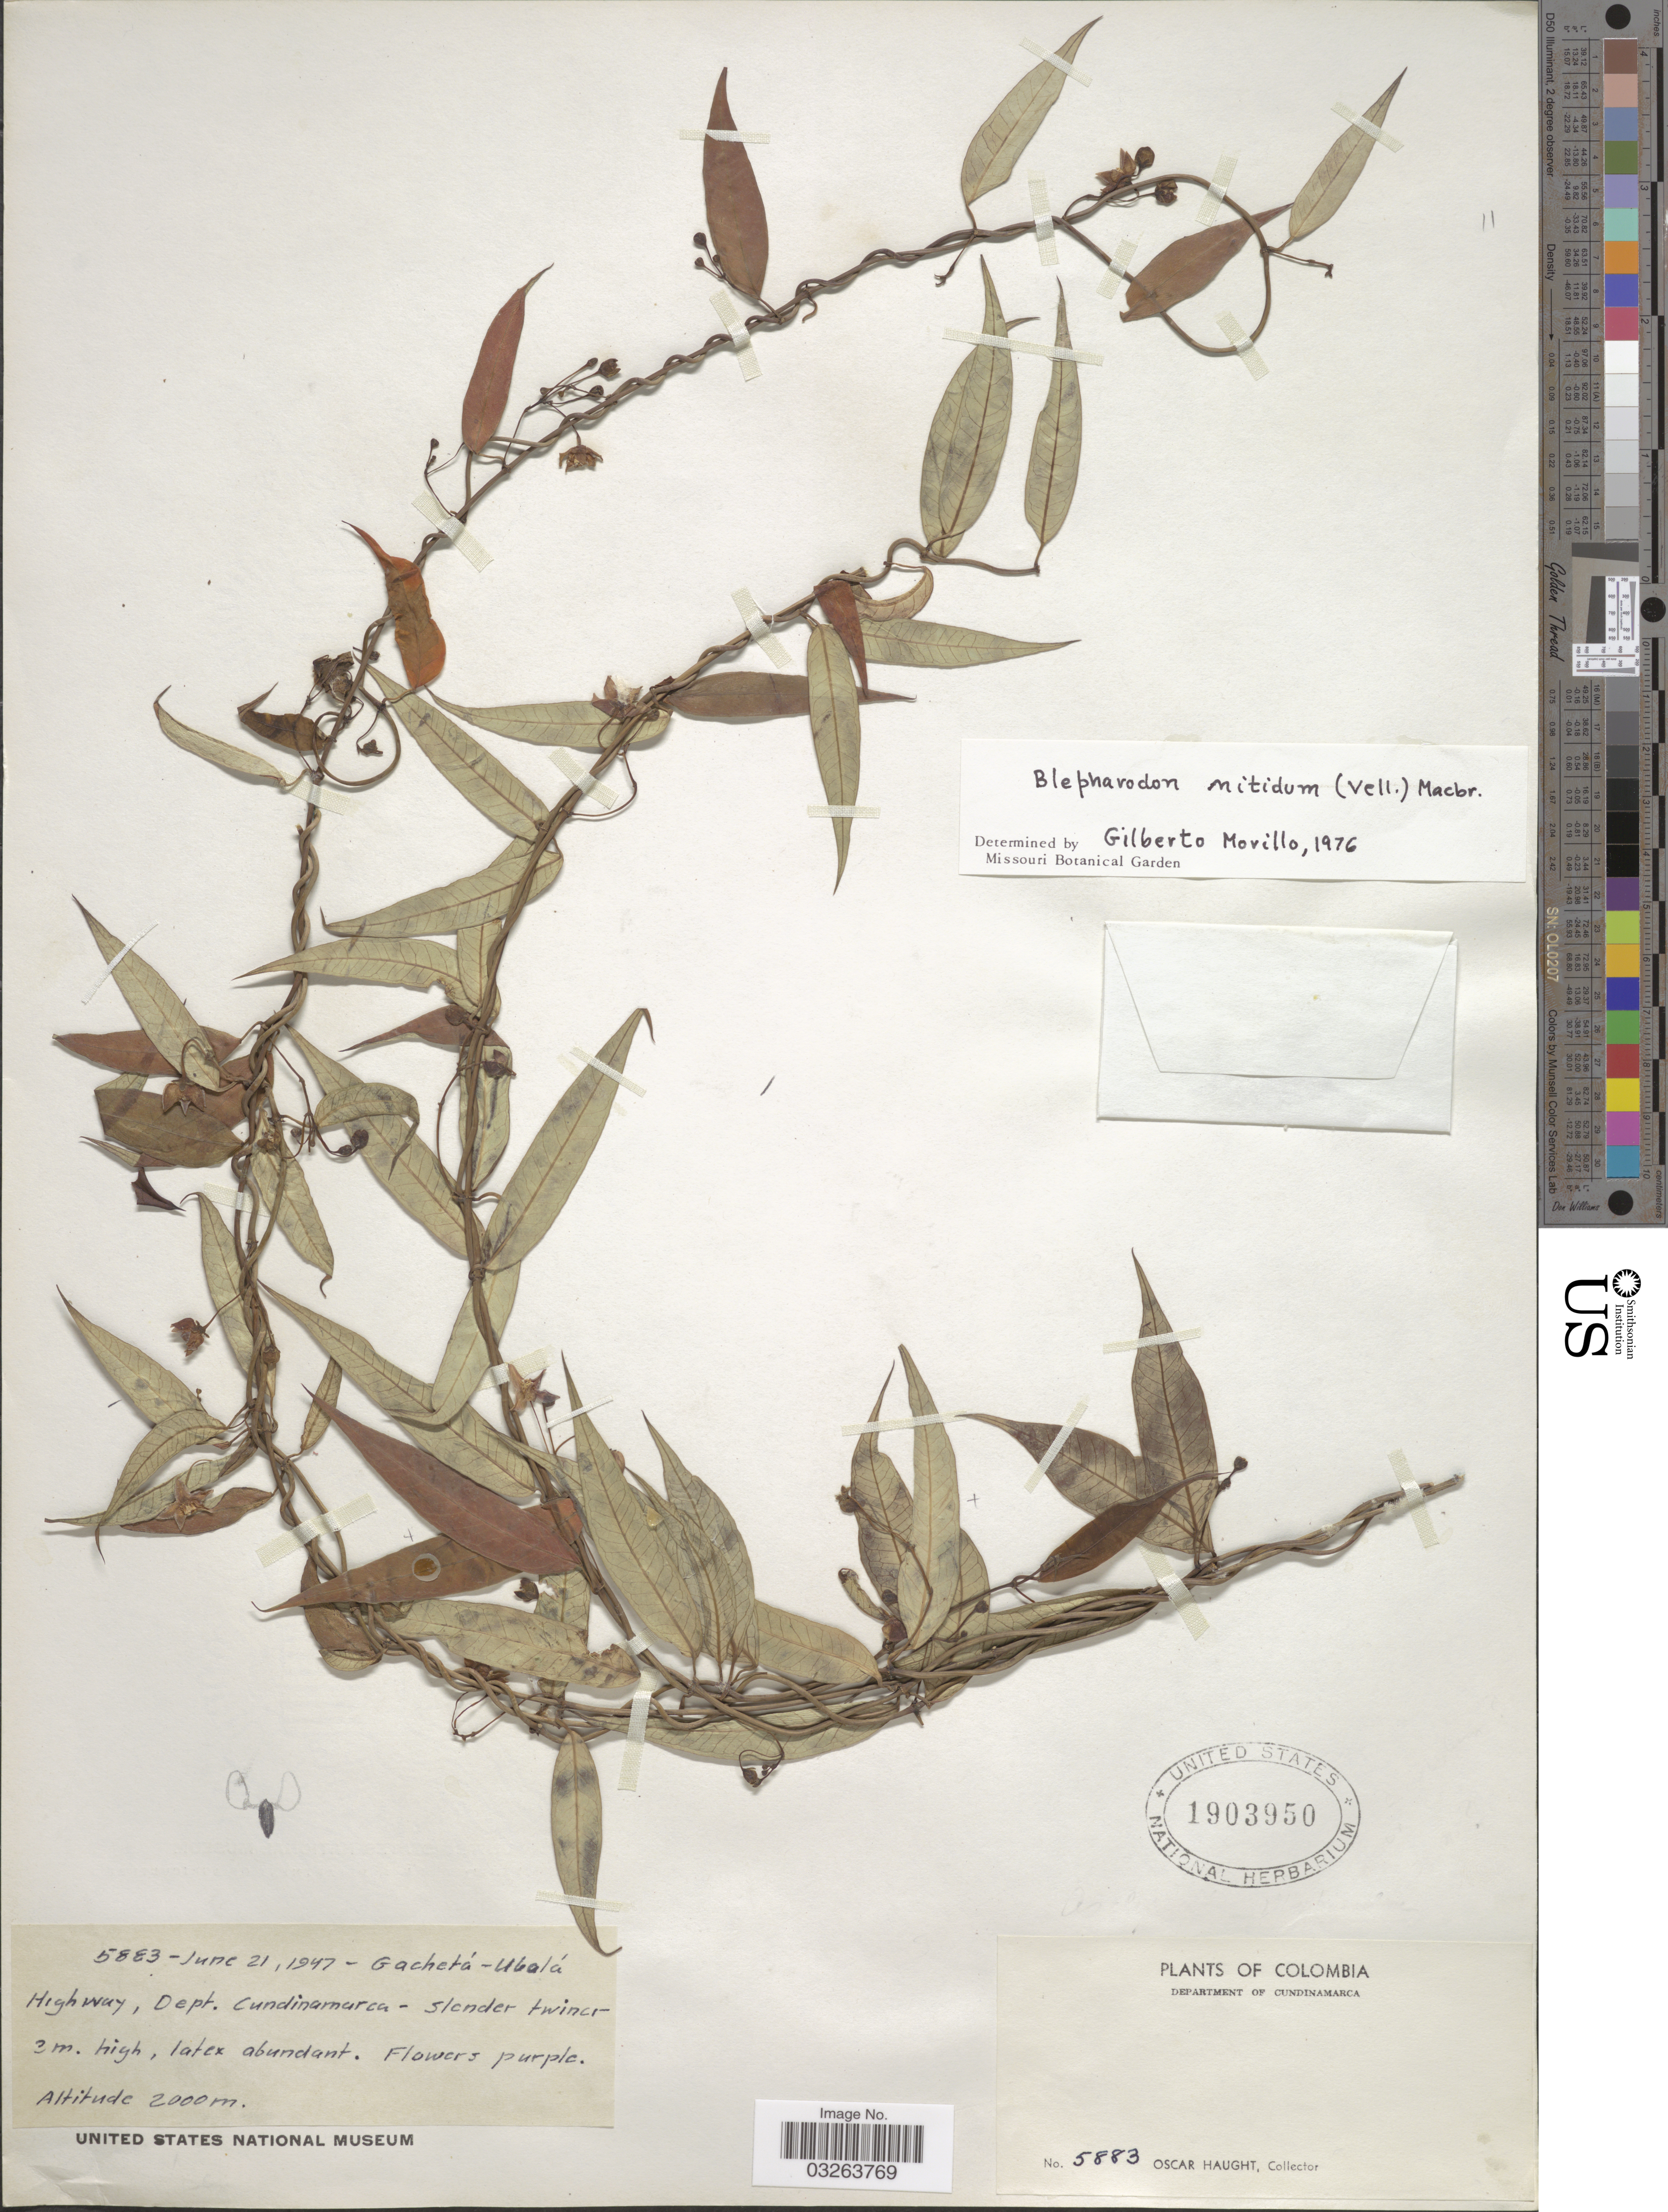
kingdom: Plantae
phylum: Tracheophyta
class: Magnoliopsida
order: Gentianales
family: Apocynaceae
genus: Blepharodon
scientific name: Blepharodon nitidum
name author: (Vell.) J.F. Macbr.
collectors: O. Haught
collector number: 5883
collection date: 1947-06-21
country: Colombia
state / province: Cundinamarca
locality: Gachetá - Ubalá Highway, Department of Cundinamarca.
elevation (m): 2000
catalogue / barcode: US 1903950